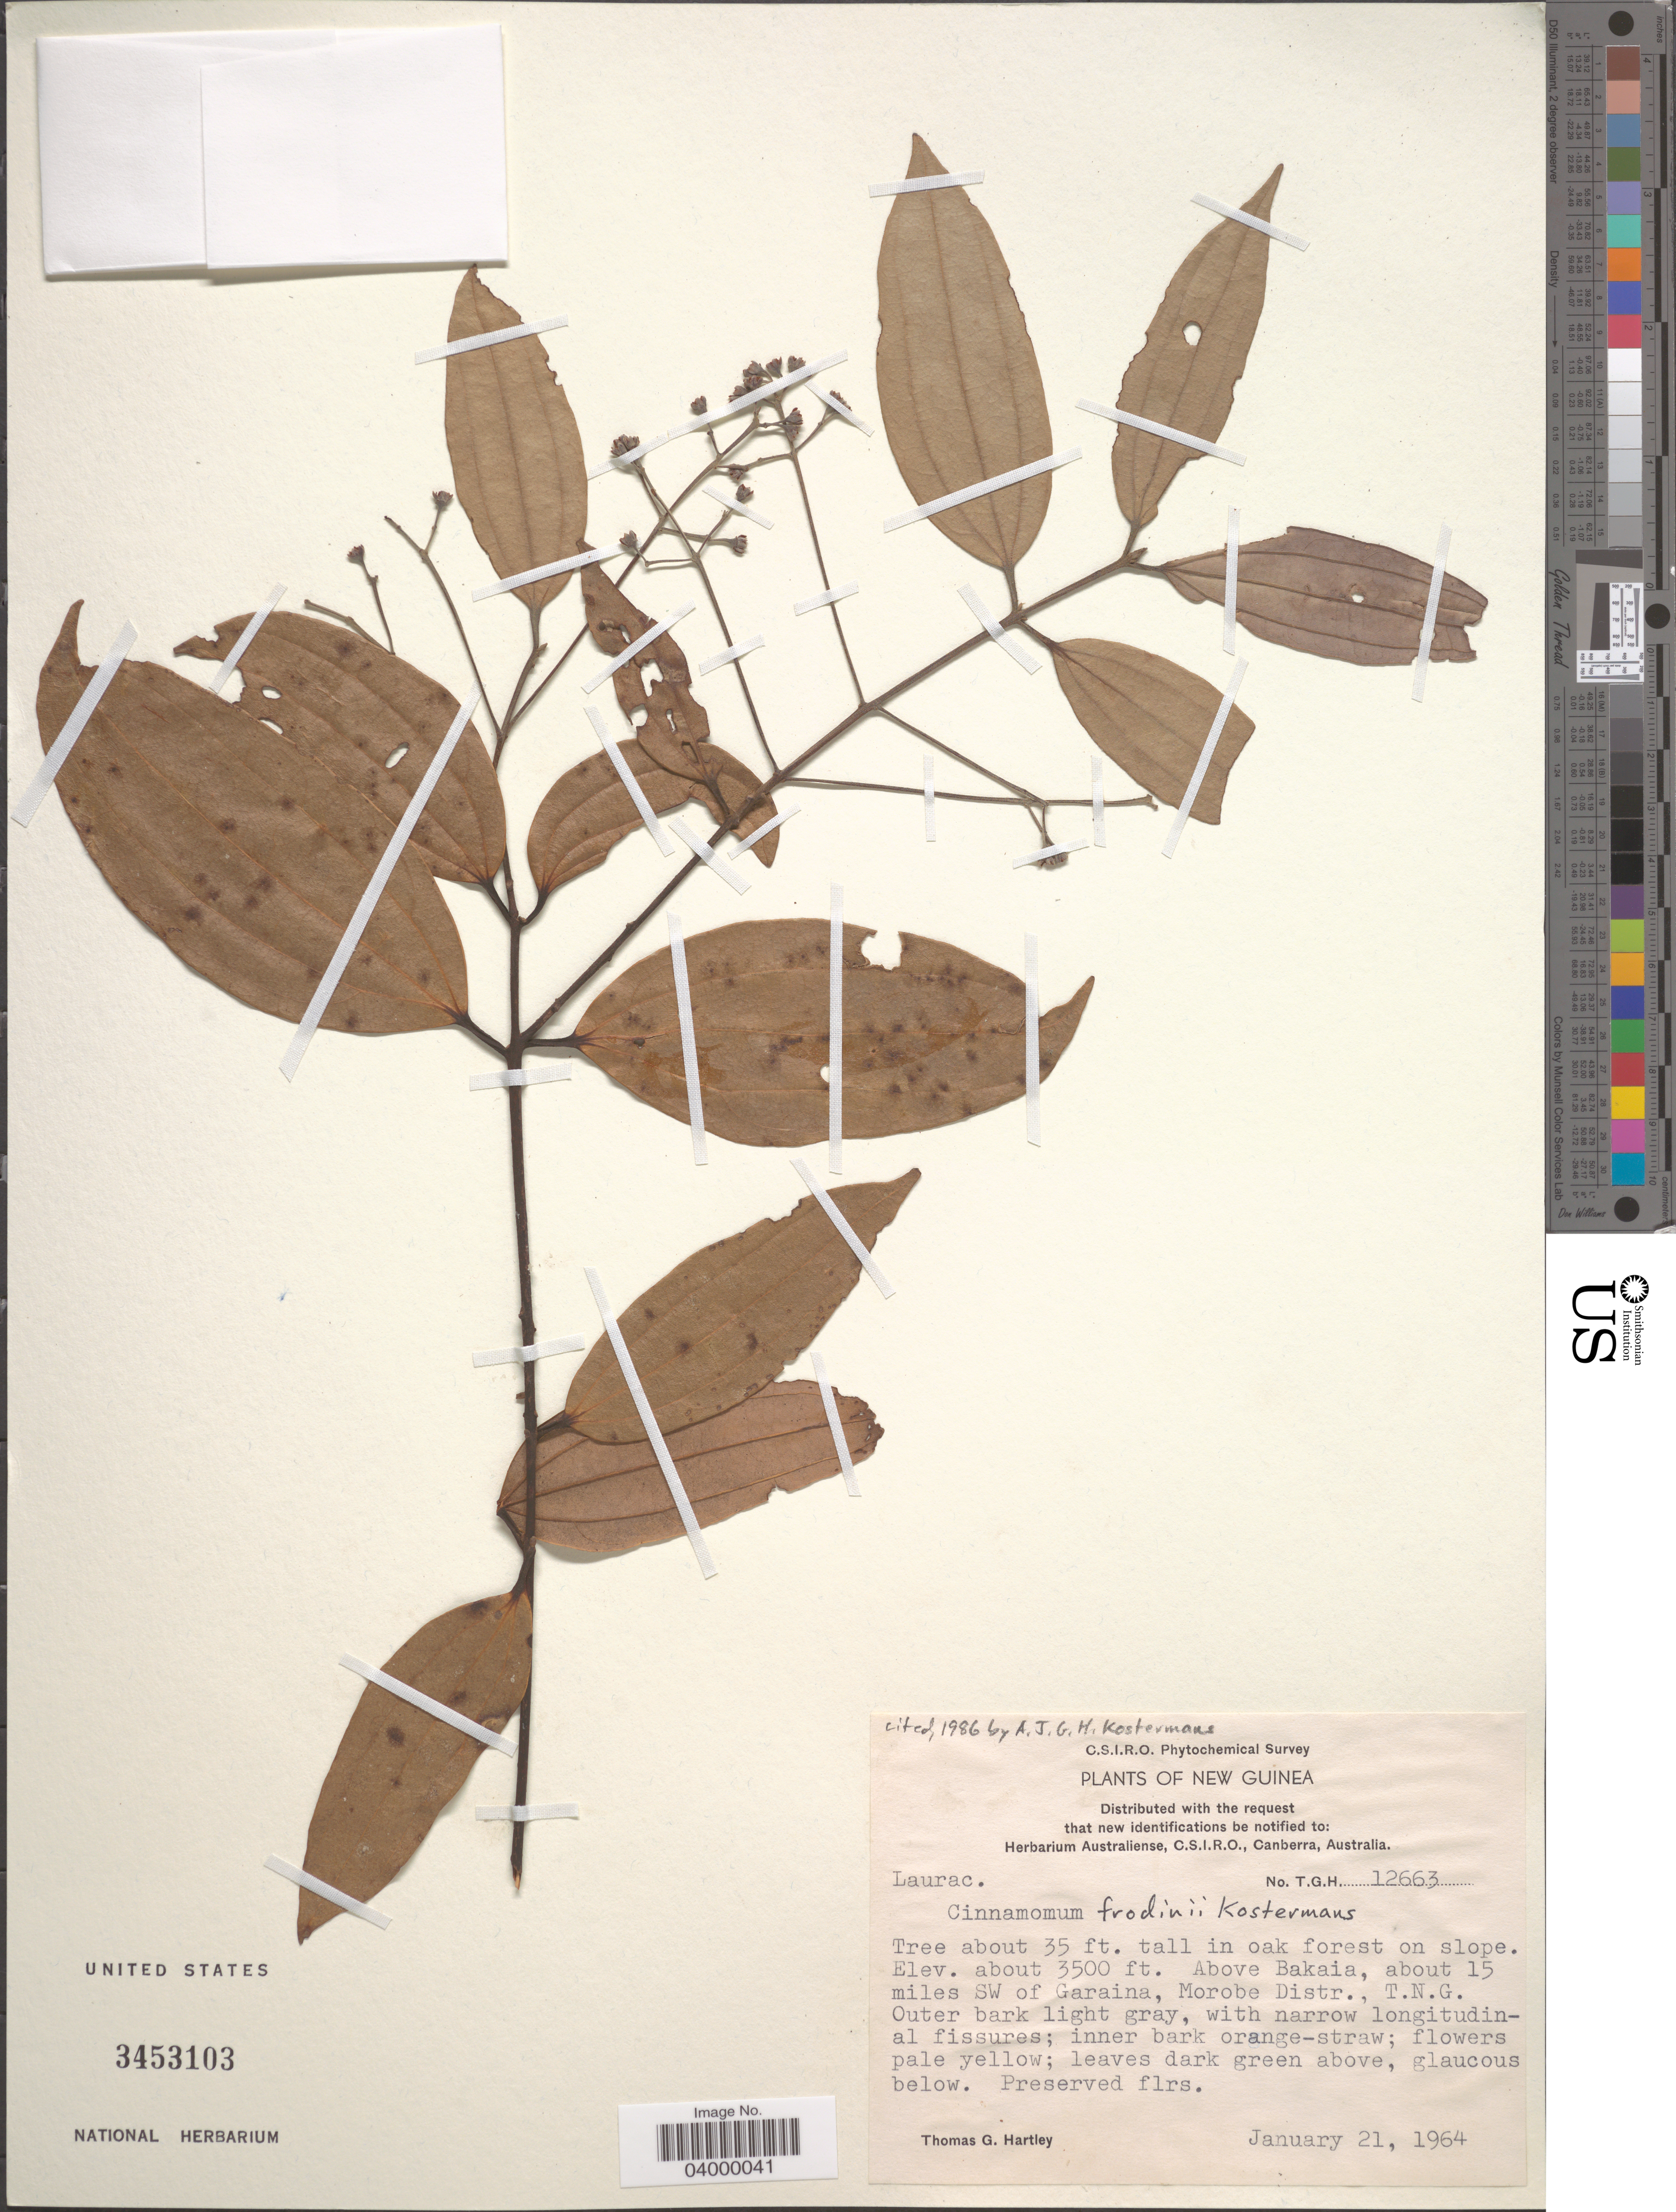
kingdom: Plantae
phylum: Tracheophyta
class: Magnoliopsida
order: Laurales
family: Lauraceae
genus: Cinnamomum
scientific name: Cinnamomum frodinii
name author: Kosterm.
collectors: T. G. Hartley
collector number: T.G.H. 12663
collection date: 1964-01-21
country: Papua New Guinea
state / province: Morobe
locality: New Guinea. Above Bakaia, about 15 miles SW of Garaina, Morobe Distr., T.N.G.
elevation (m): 1067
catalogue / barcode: US 3453103